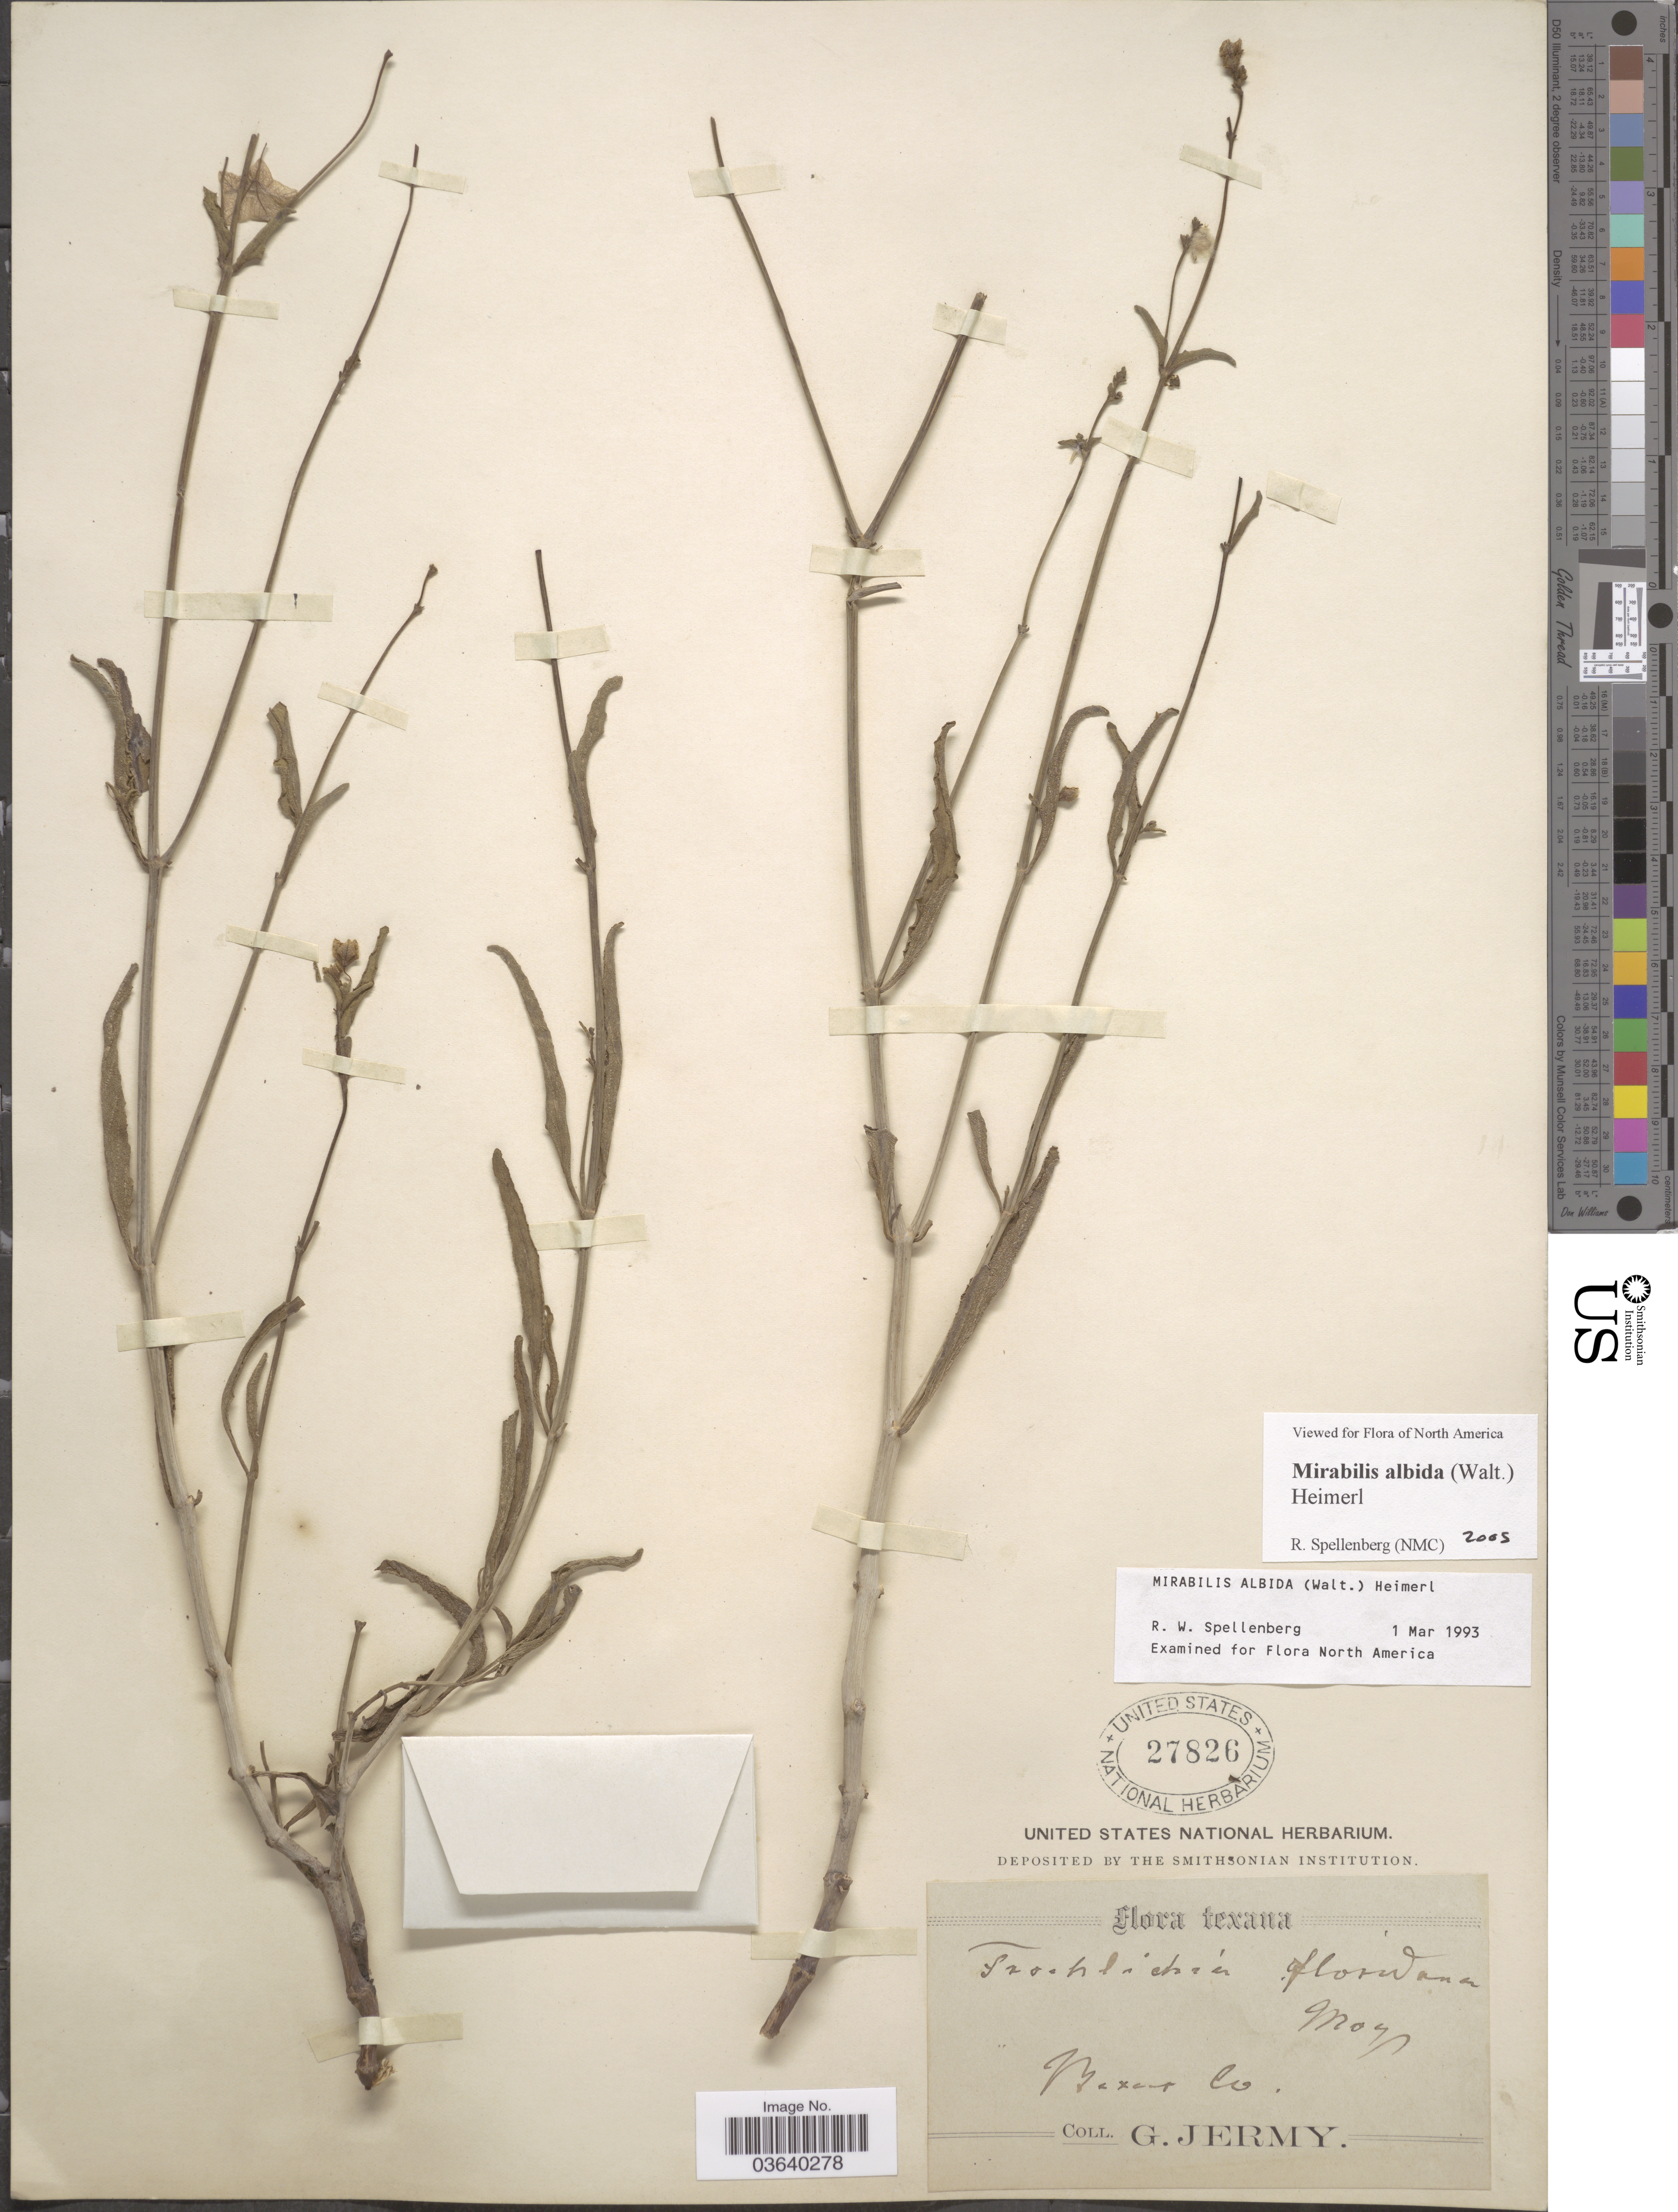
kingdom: Plantae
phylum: Tracheophyta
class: Magnoliopsida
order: Caryophyllales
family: Nyctaginaceae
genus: Mirabilis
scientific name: Mirabilis albida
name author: (Walter) Heimerl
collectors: G. Jermy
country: United States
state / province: Texas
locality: Bexar Co.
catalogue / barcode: US 27826